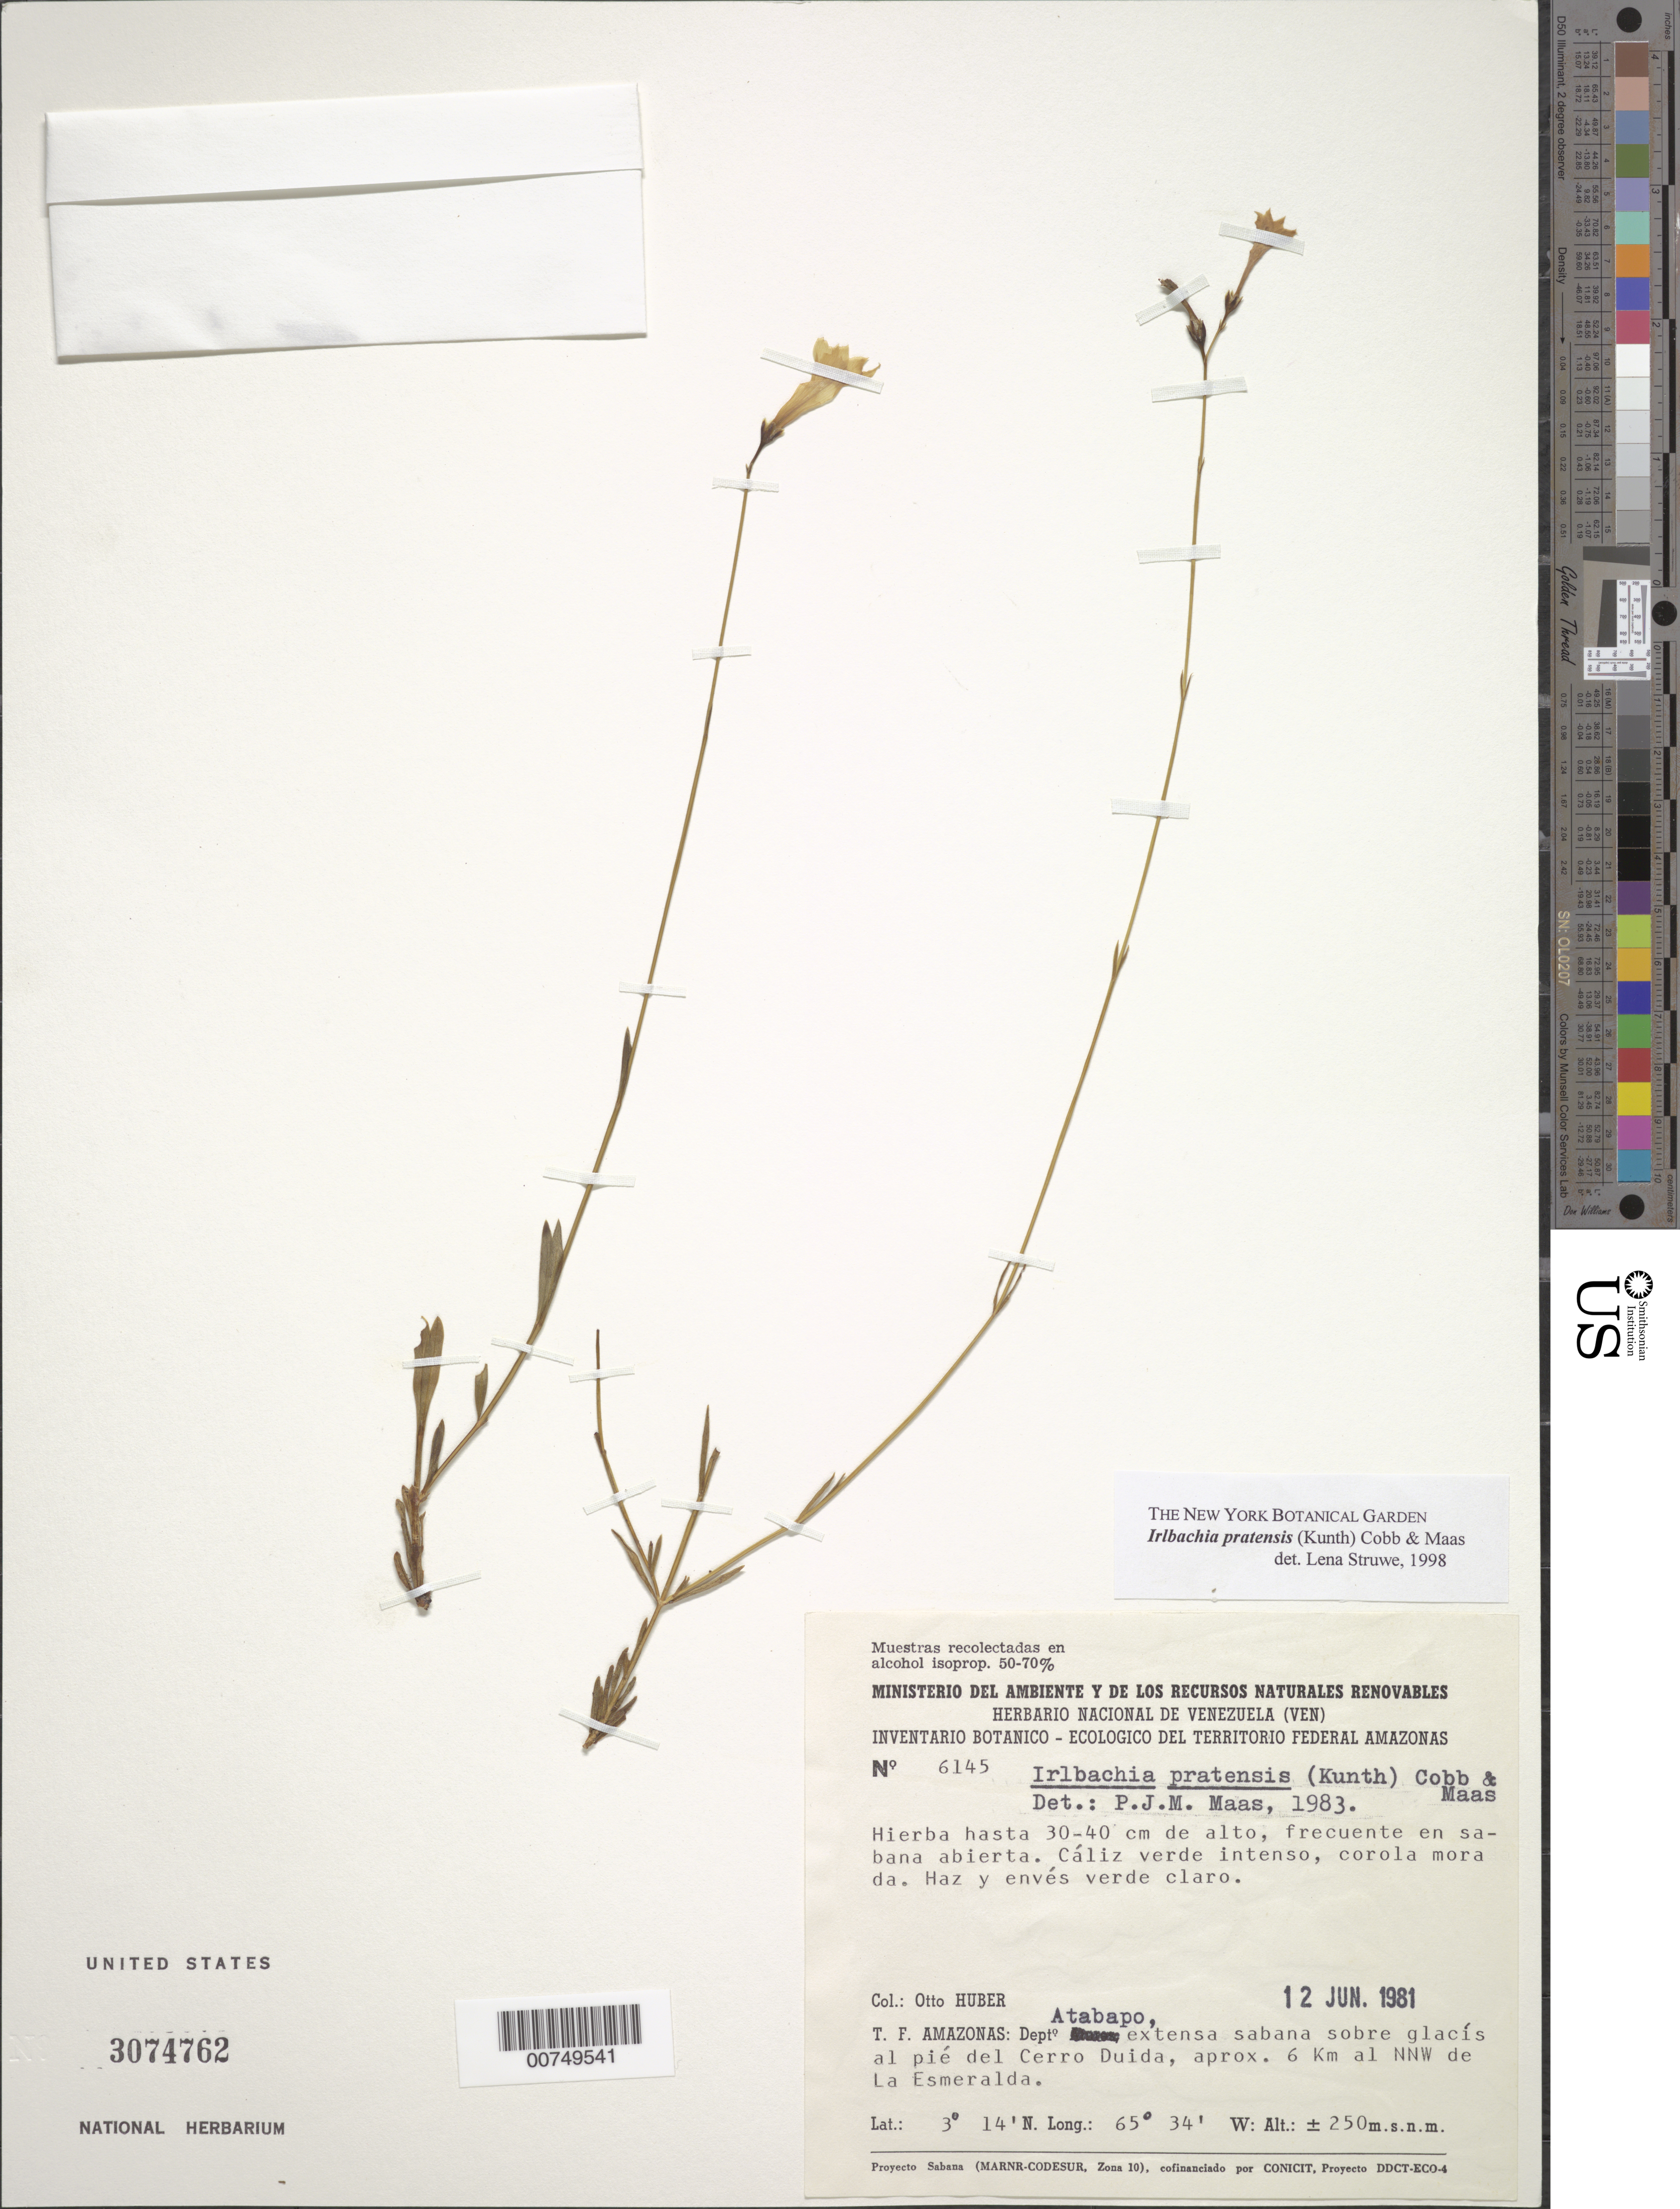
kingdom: Plantae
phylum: Tracheophyta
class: Magnoliopsida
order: Gentianales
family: Gentianaceae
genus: Irlbachia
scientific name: Irlbachia pratensis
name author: (Kunth) L. Cobb & Maas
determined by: Struwe, L.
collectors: O. Huber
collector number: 6145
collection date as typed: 12-Jun-81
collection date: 1981-06-12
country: Venezuela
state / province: Amazonas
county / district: Atabapo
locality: Cerro Duida, 6 km NNW of La Esmeralda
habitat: Sabana sobre glacis al pié del cerro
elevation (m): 250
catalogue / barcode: US 3074762